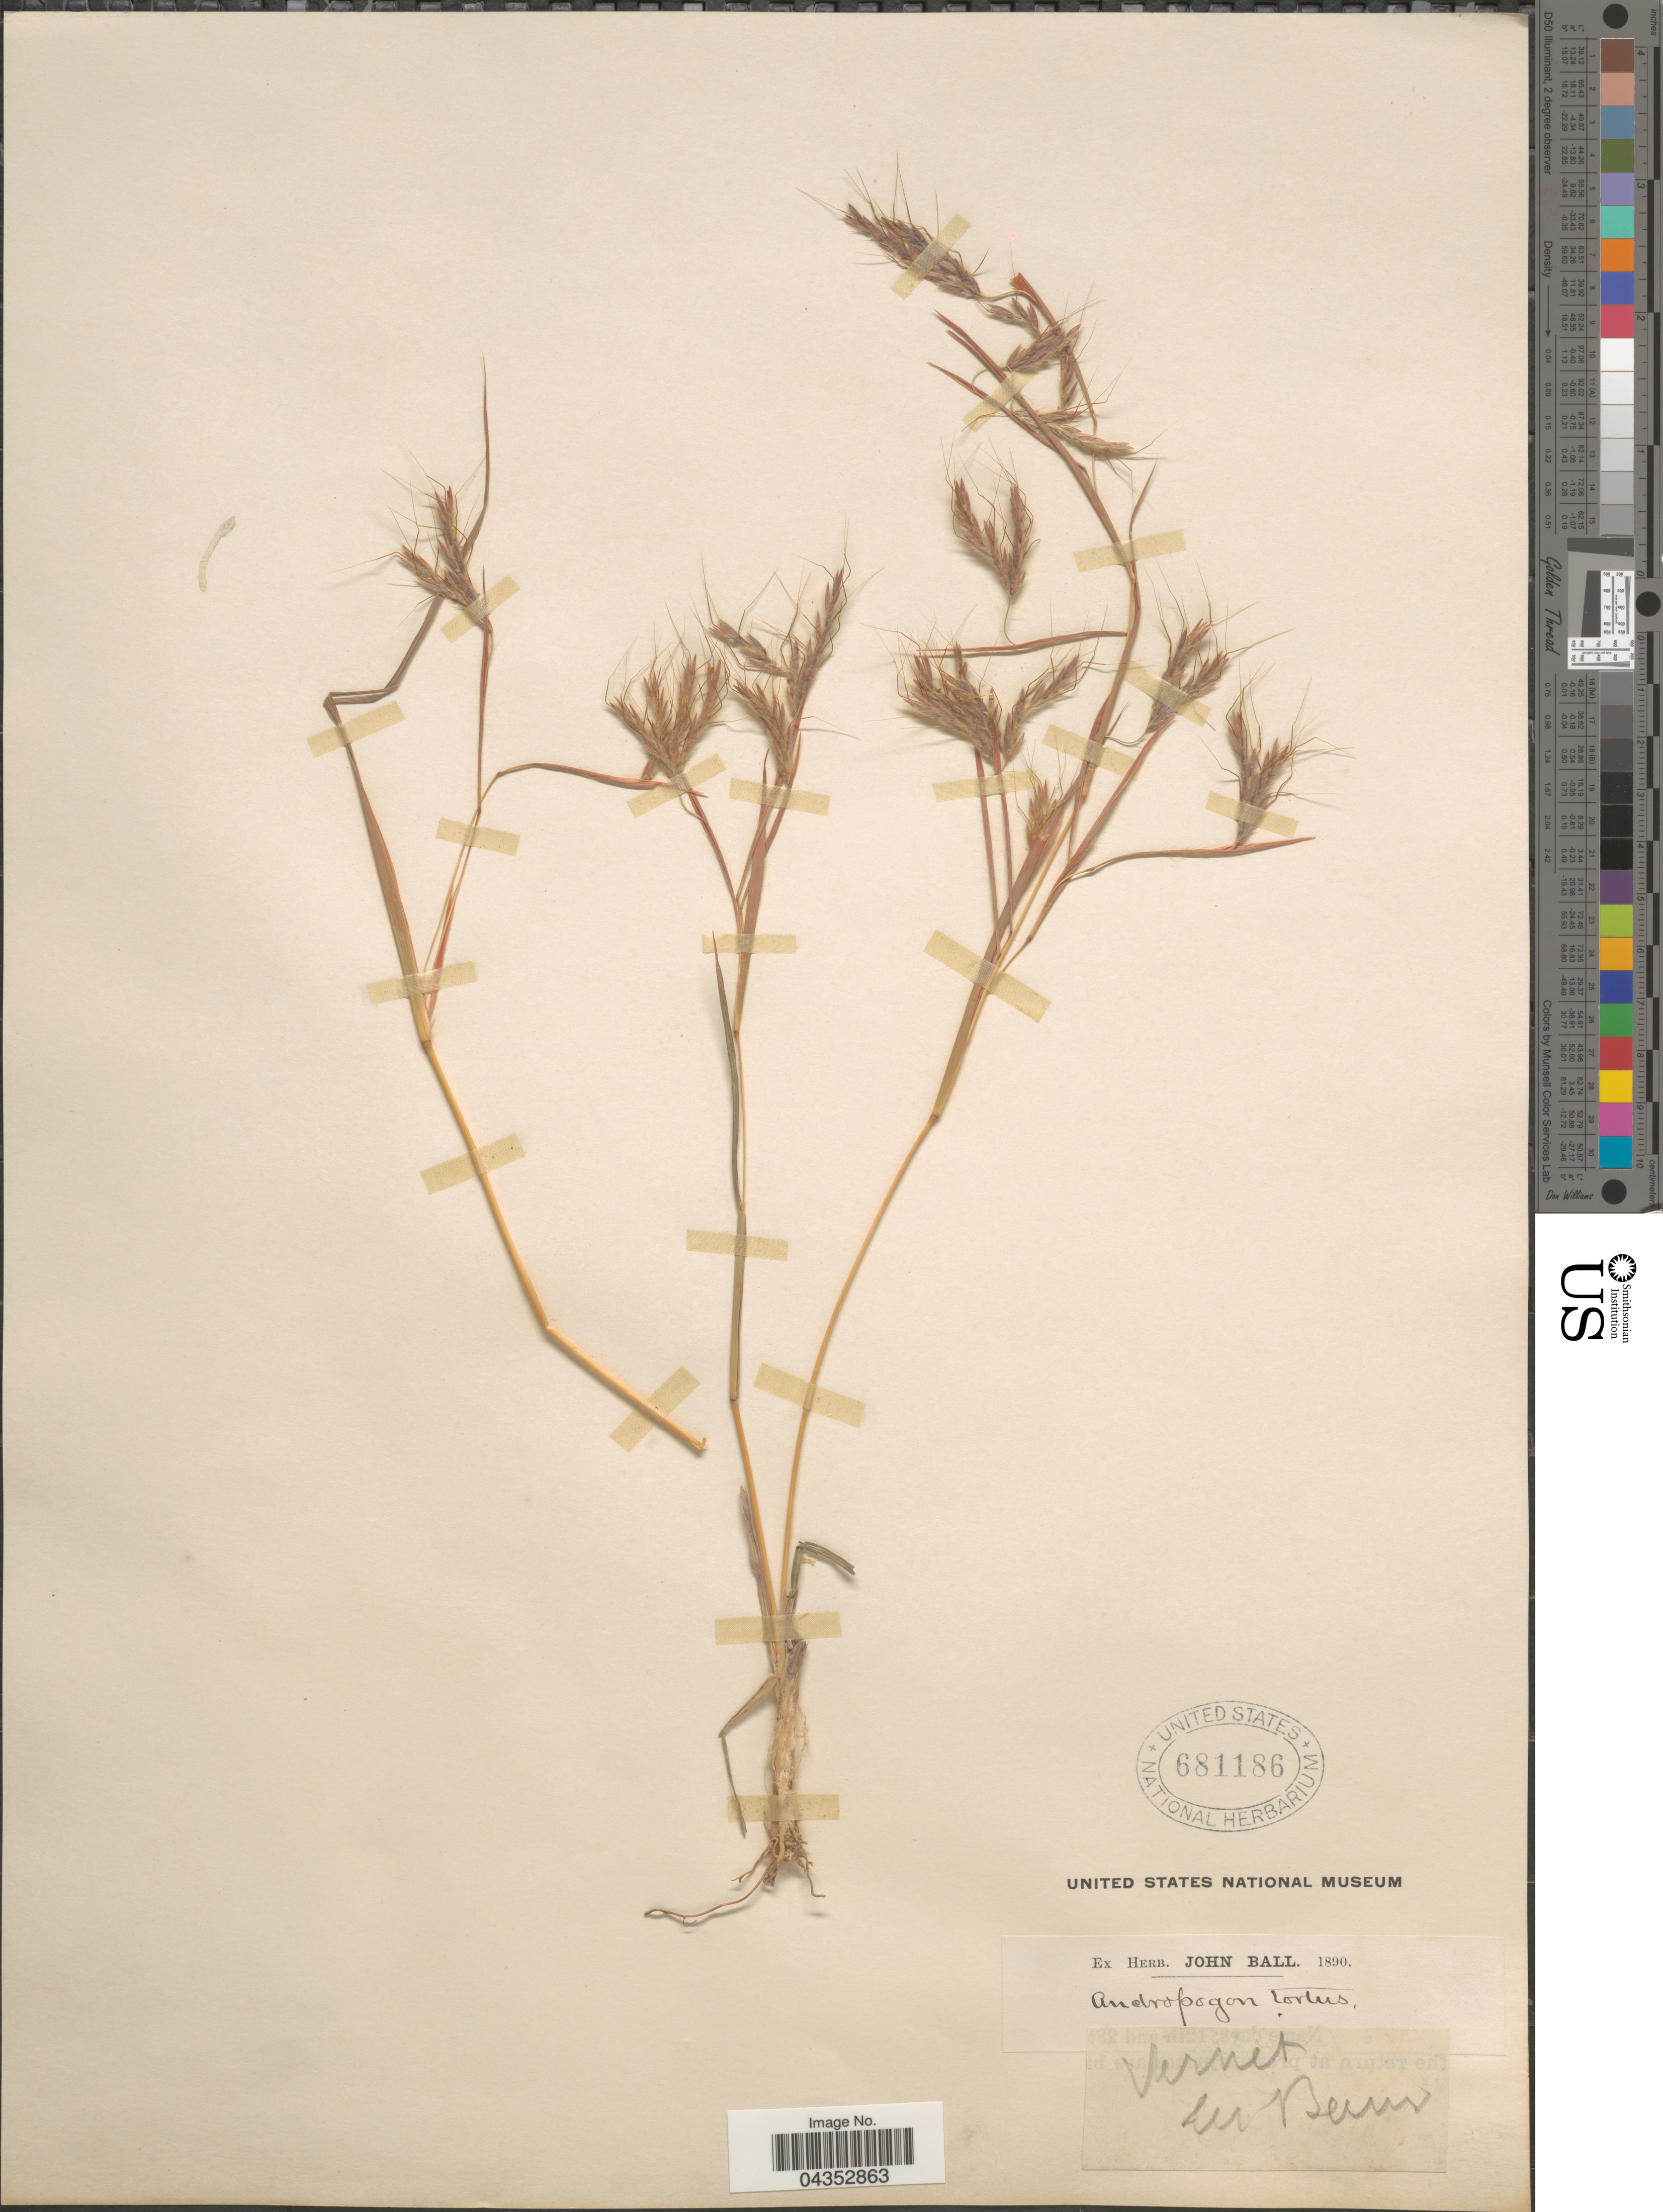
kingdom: Plantae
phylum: Tracheophyta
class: Liliopsida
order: Poales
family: Poaceae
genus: Hyparrhenia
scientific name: Hyparrhenia hirta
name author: (L.) Stapf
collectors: ex herb. John Ball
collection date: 1890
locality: Vernet en Beum [interpreted] [unsure placement].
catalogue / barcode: US 681186